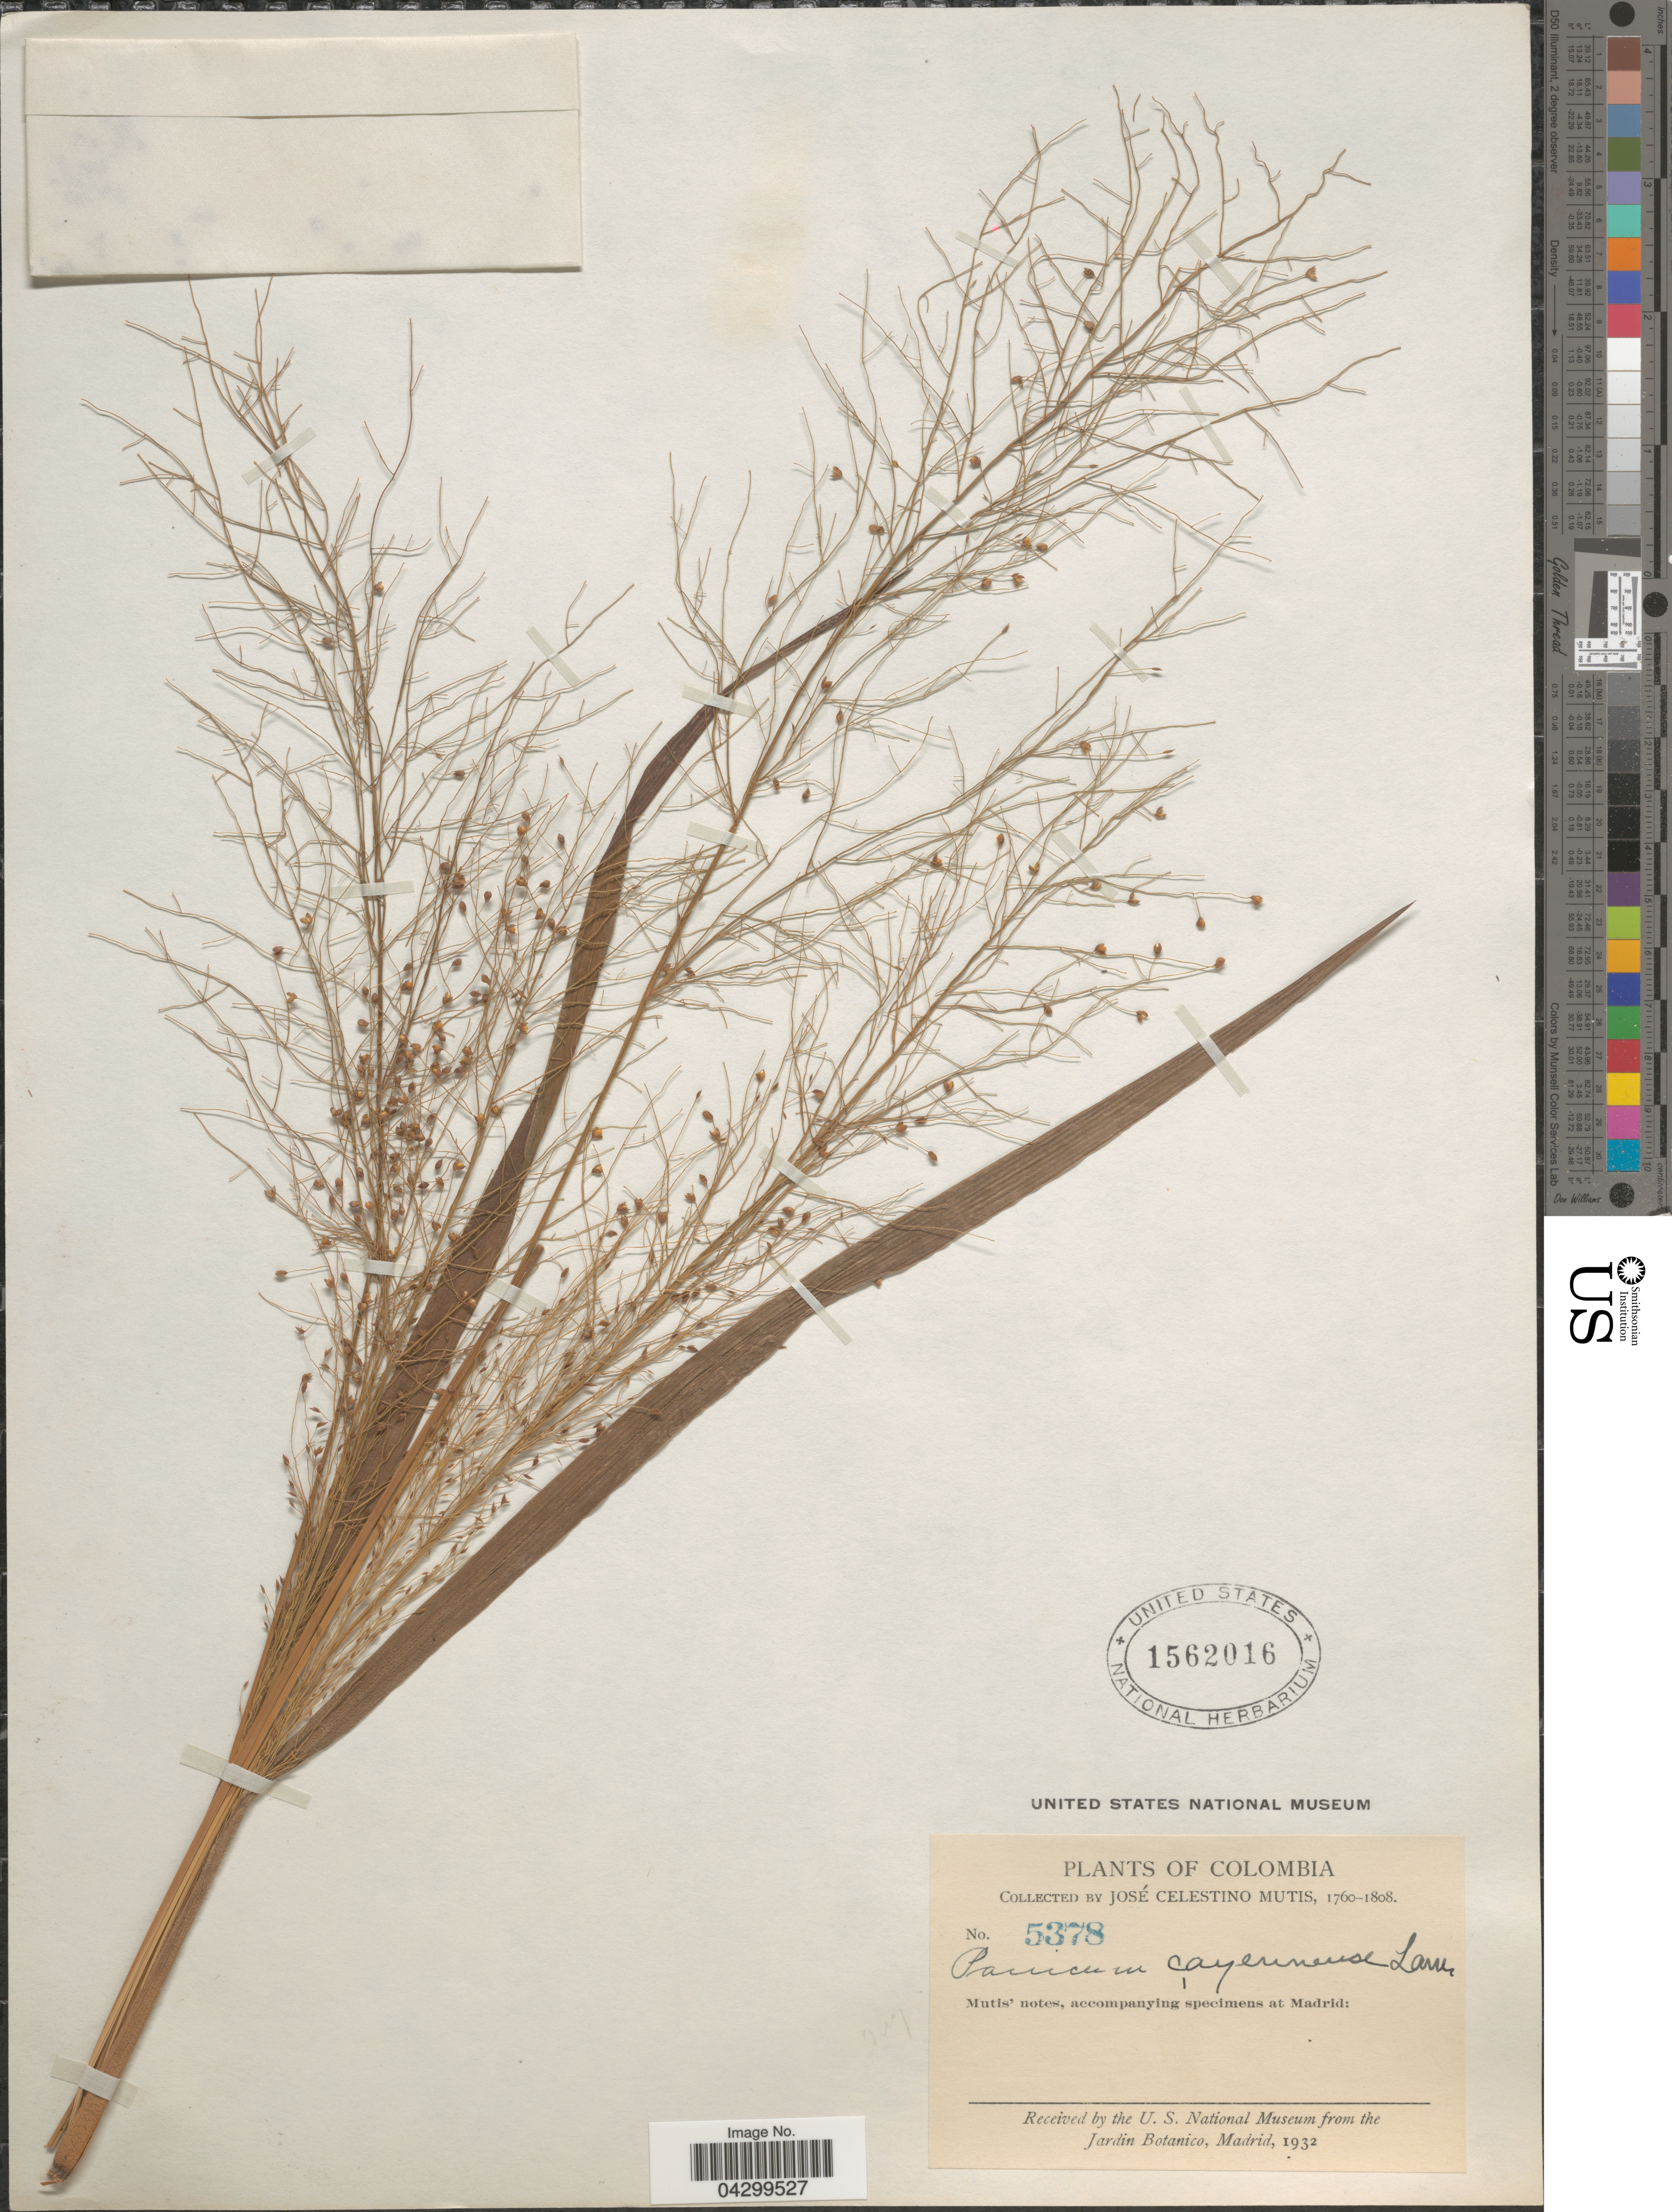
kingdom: Plantae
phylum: Tracheophyta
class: Liliopsida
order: Poales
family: Poaceae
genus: Panicum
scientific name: Panicum cayennense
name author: Lam.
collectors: J. C. B. Mutis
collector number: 5378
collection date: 1760/1808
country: Colombia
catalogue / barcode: US 1562016